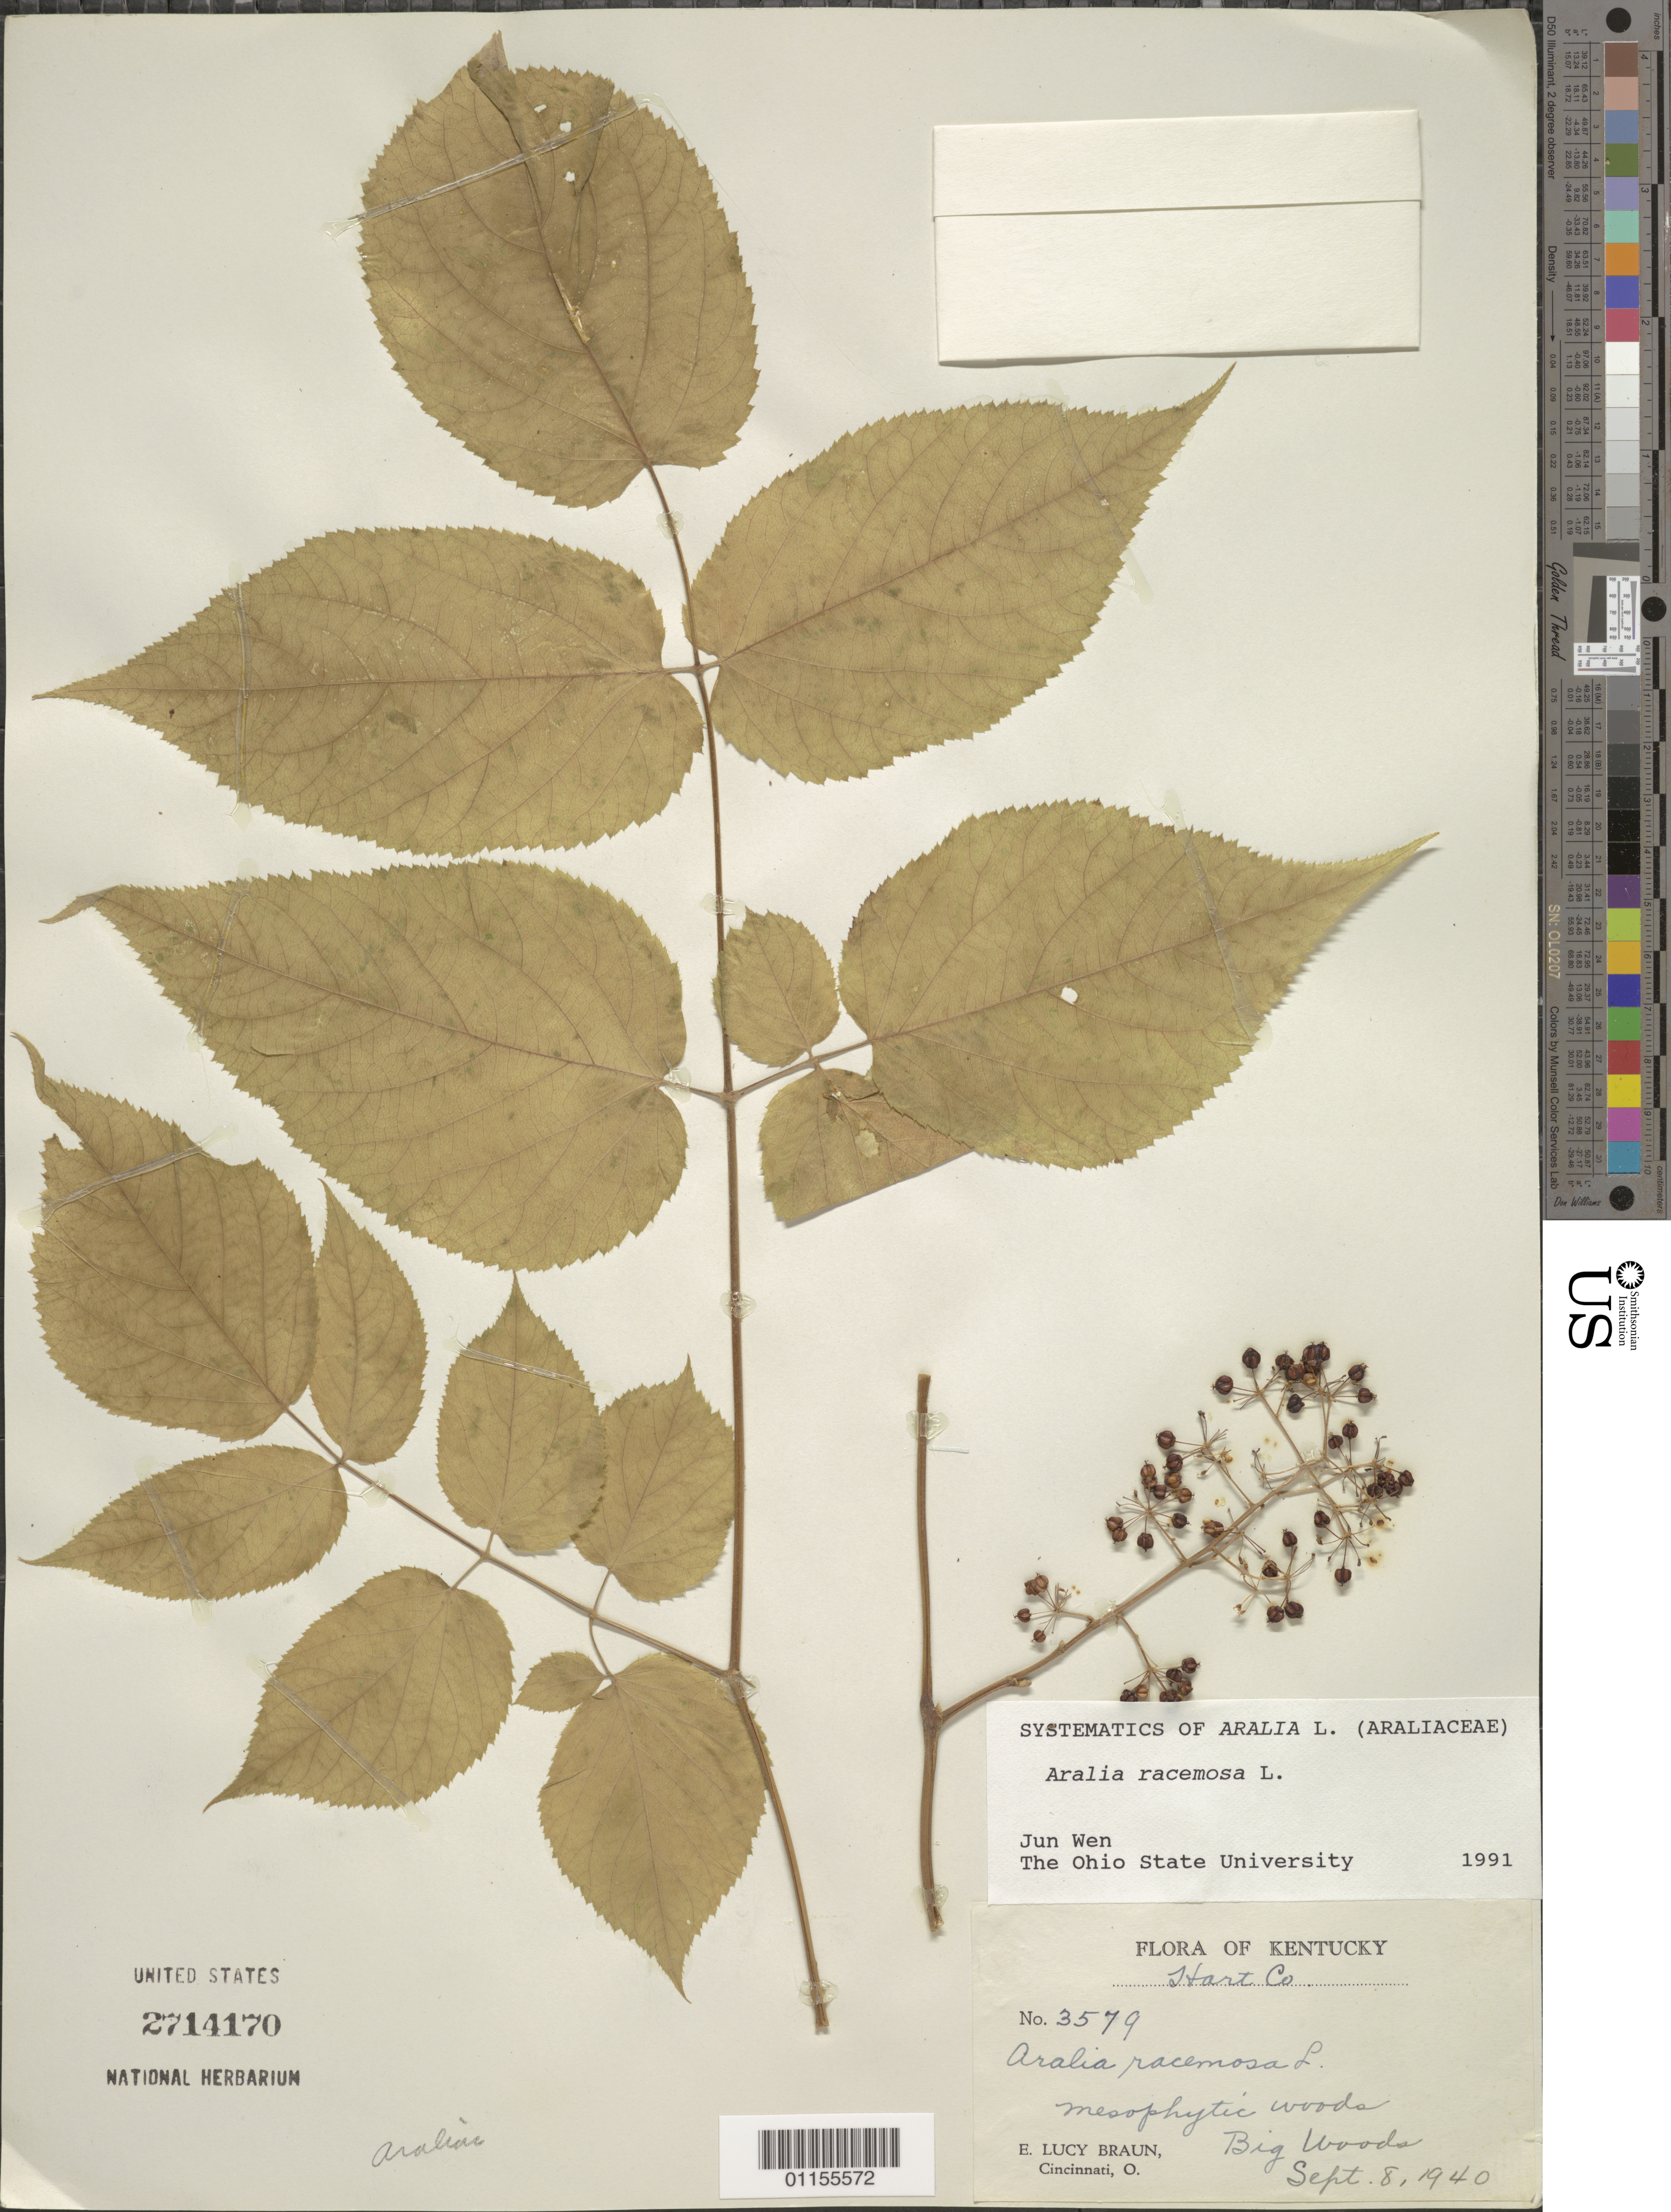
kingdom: Plantae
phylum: Tracheophyta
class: Magnoliopsida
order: Apiales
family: Araliaceae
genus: Aralia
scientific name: Aralia racemosa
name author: L.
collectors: E. L. Braun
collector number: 3579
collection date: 1940-09-08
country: United States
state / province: Kentucky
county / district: Hart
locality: Big Woods.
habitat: Mesophytic woods.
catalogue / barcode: US 2714170